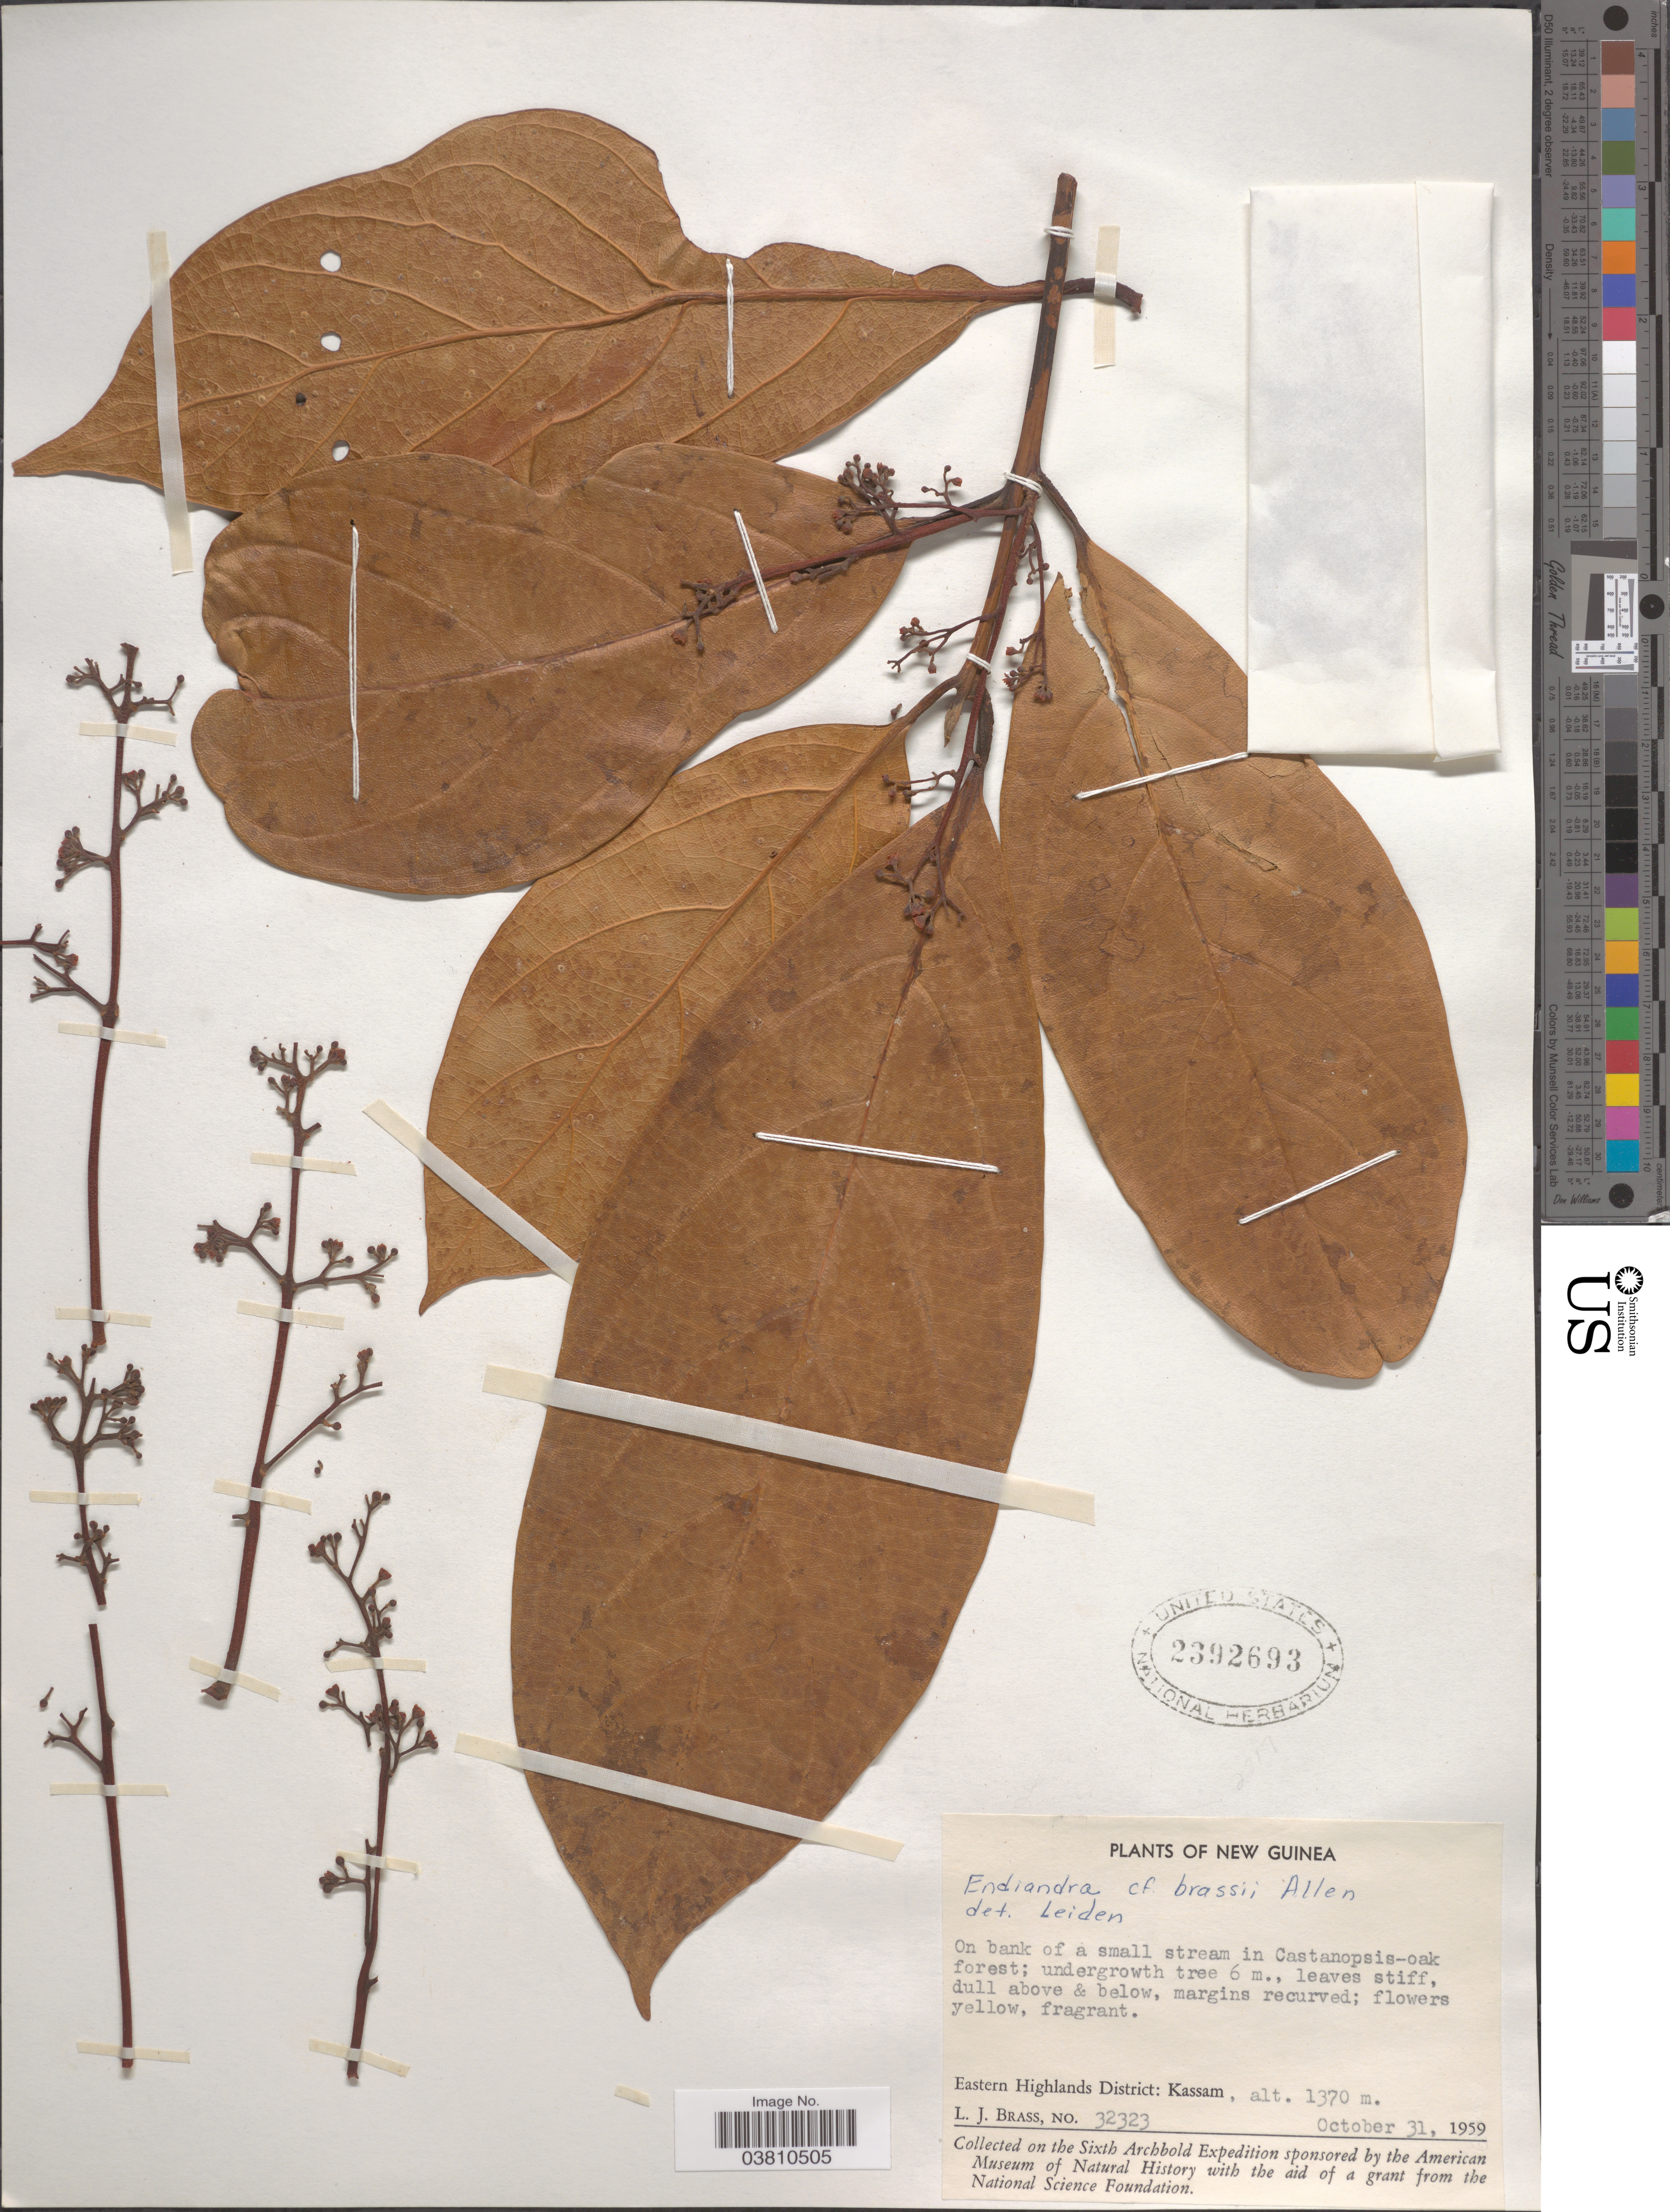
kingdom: Plantae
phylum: Tracheophyta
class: Magnoliopsida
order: Laurales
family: Lauraceae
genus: Endiandra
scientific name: Endiandra acuminata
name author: C.T. White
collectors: L. J. Brass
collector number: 32323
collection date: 1959-10-31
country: Papua New Guinea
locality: New Guinea. Eastern Highlands District: Kassam.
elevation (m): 1370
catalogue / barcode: US 2392693